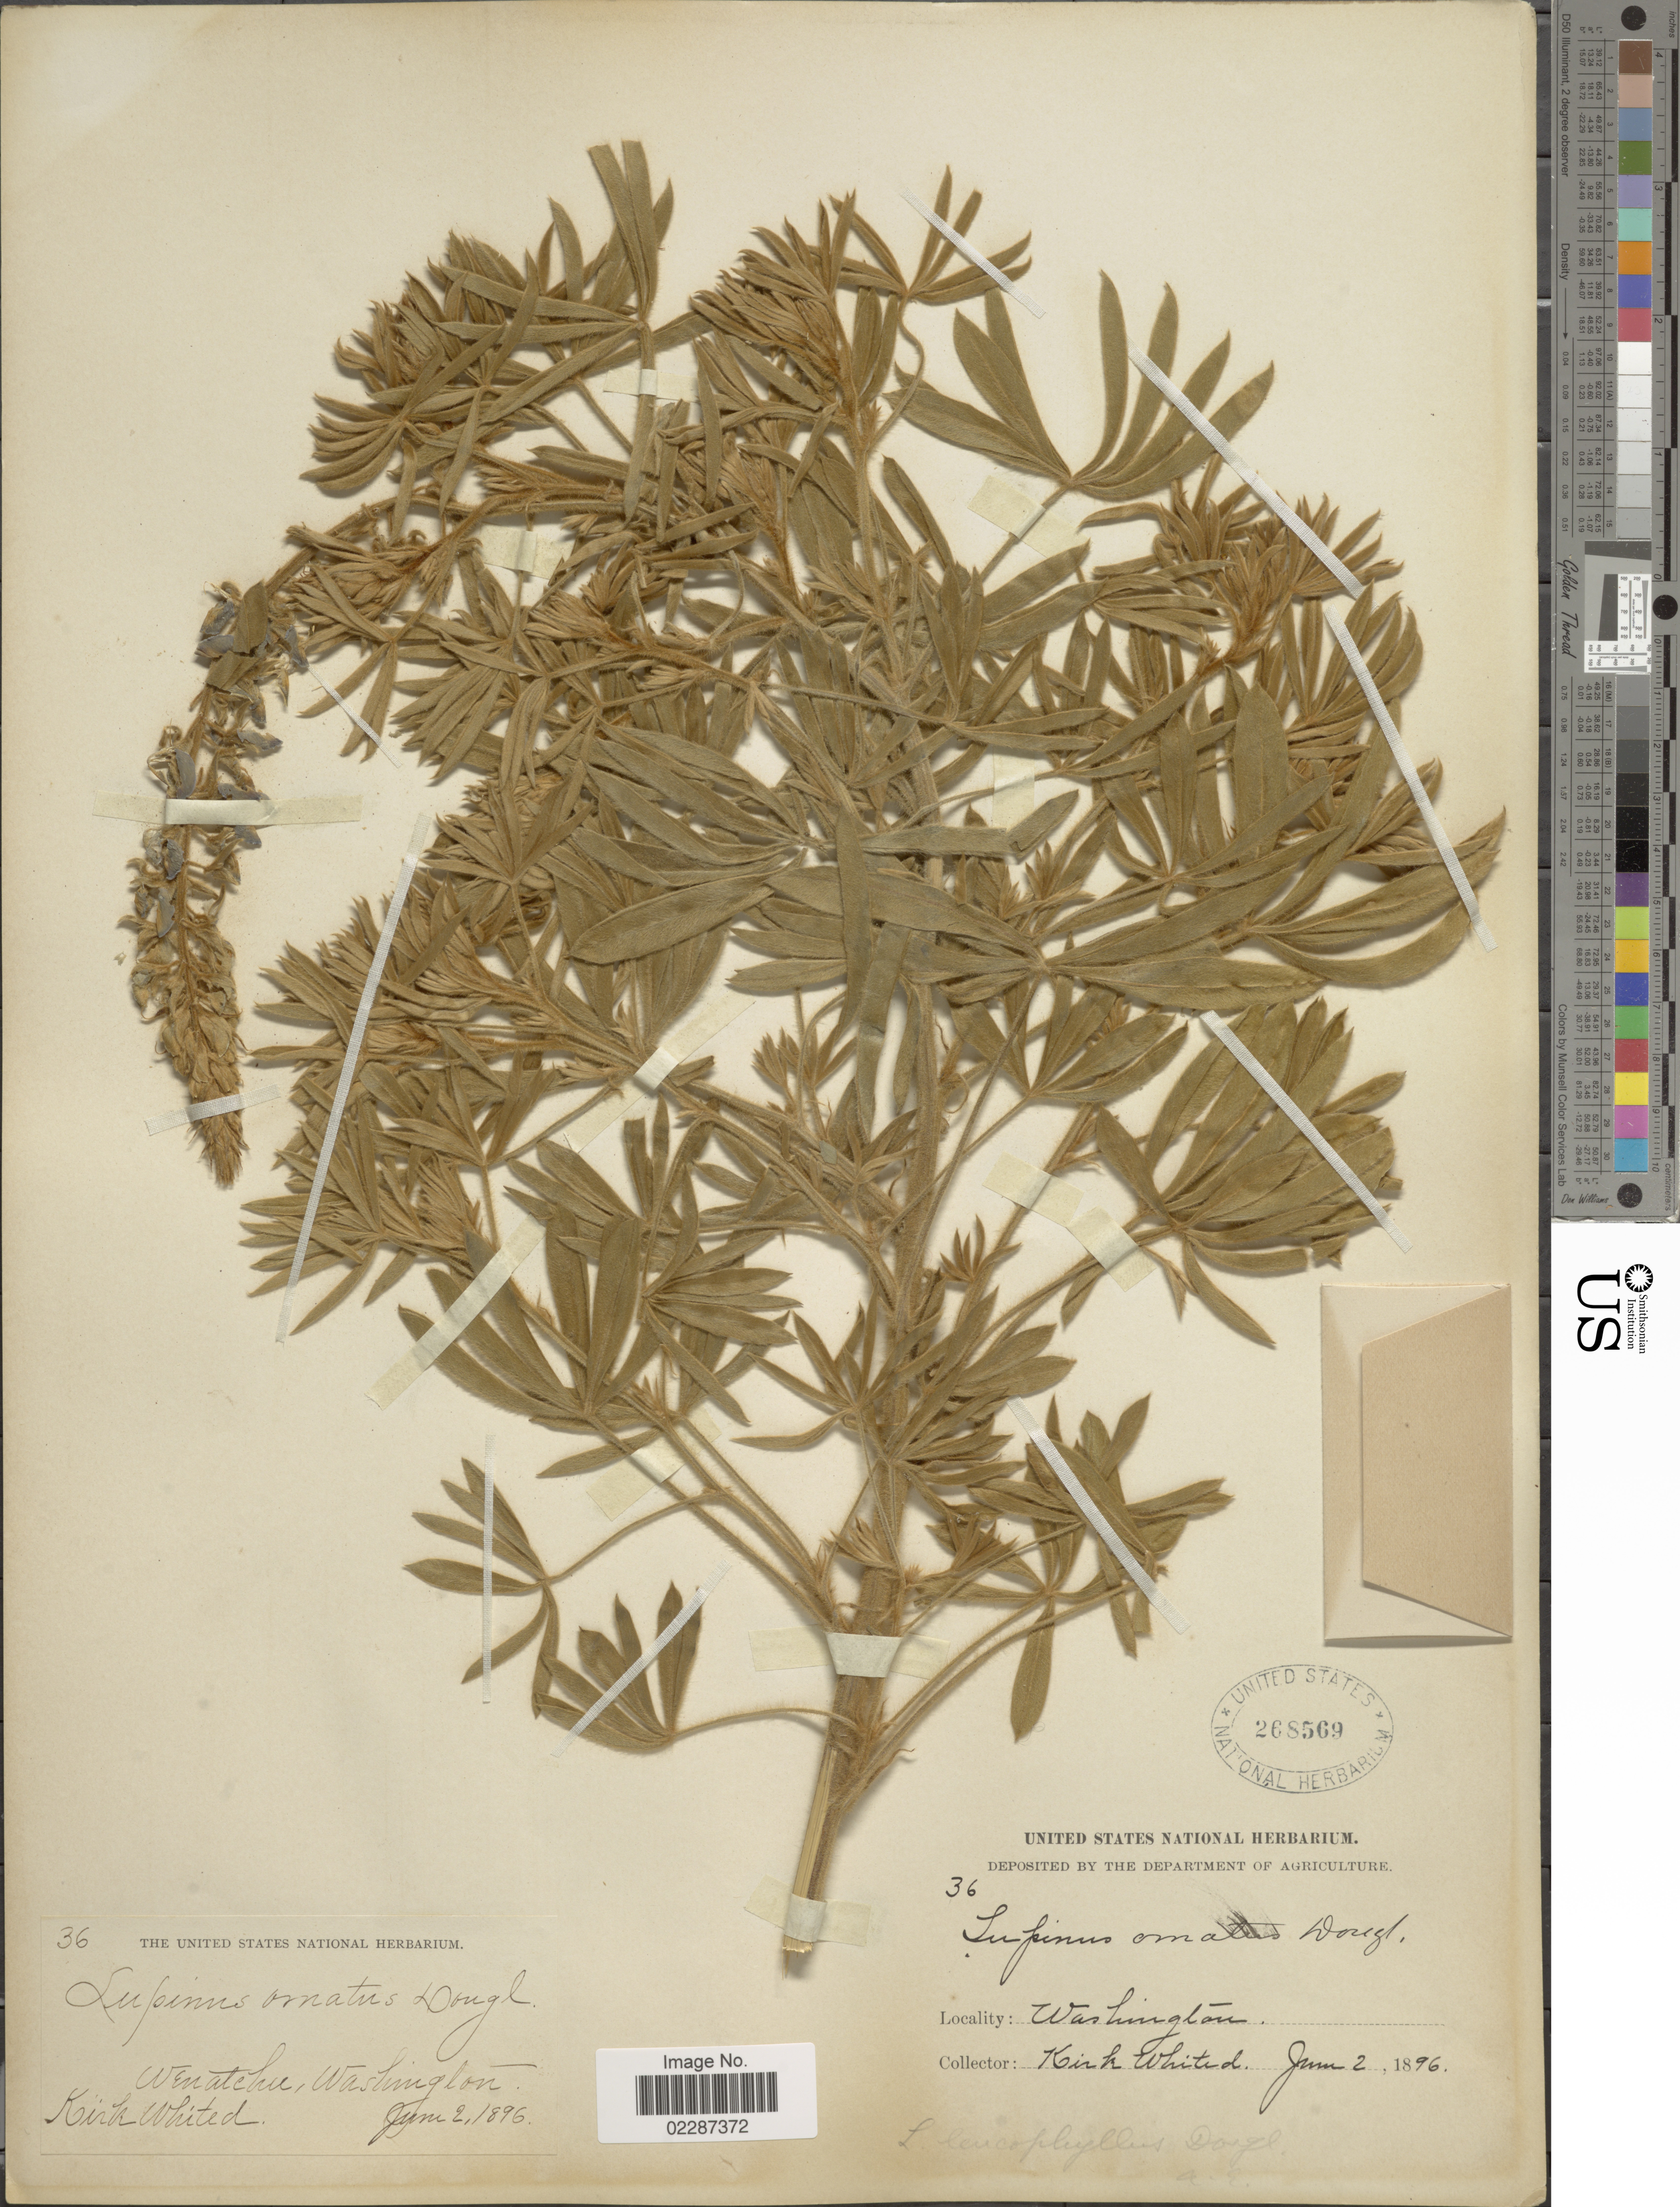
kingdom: Plantae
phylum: Tracheophyta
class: Magnoliopsida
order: Fabales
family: Fabaceae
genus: Lupinus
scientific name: Lupinus sericeus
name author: Pursh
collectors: K. Whited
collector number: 36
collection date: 1896-06-02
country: United States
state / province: Washington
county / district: Chelan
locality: Wenatchee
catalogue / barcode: US 268569